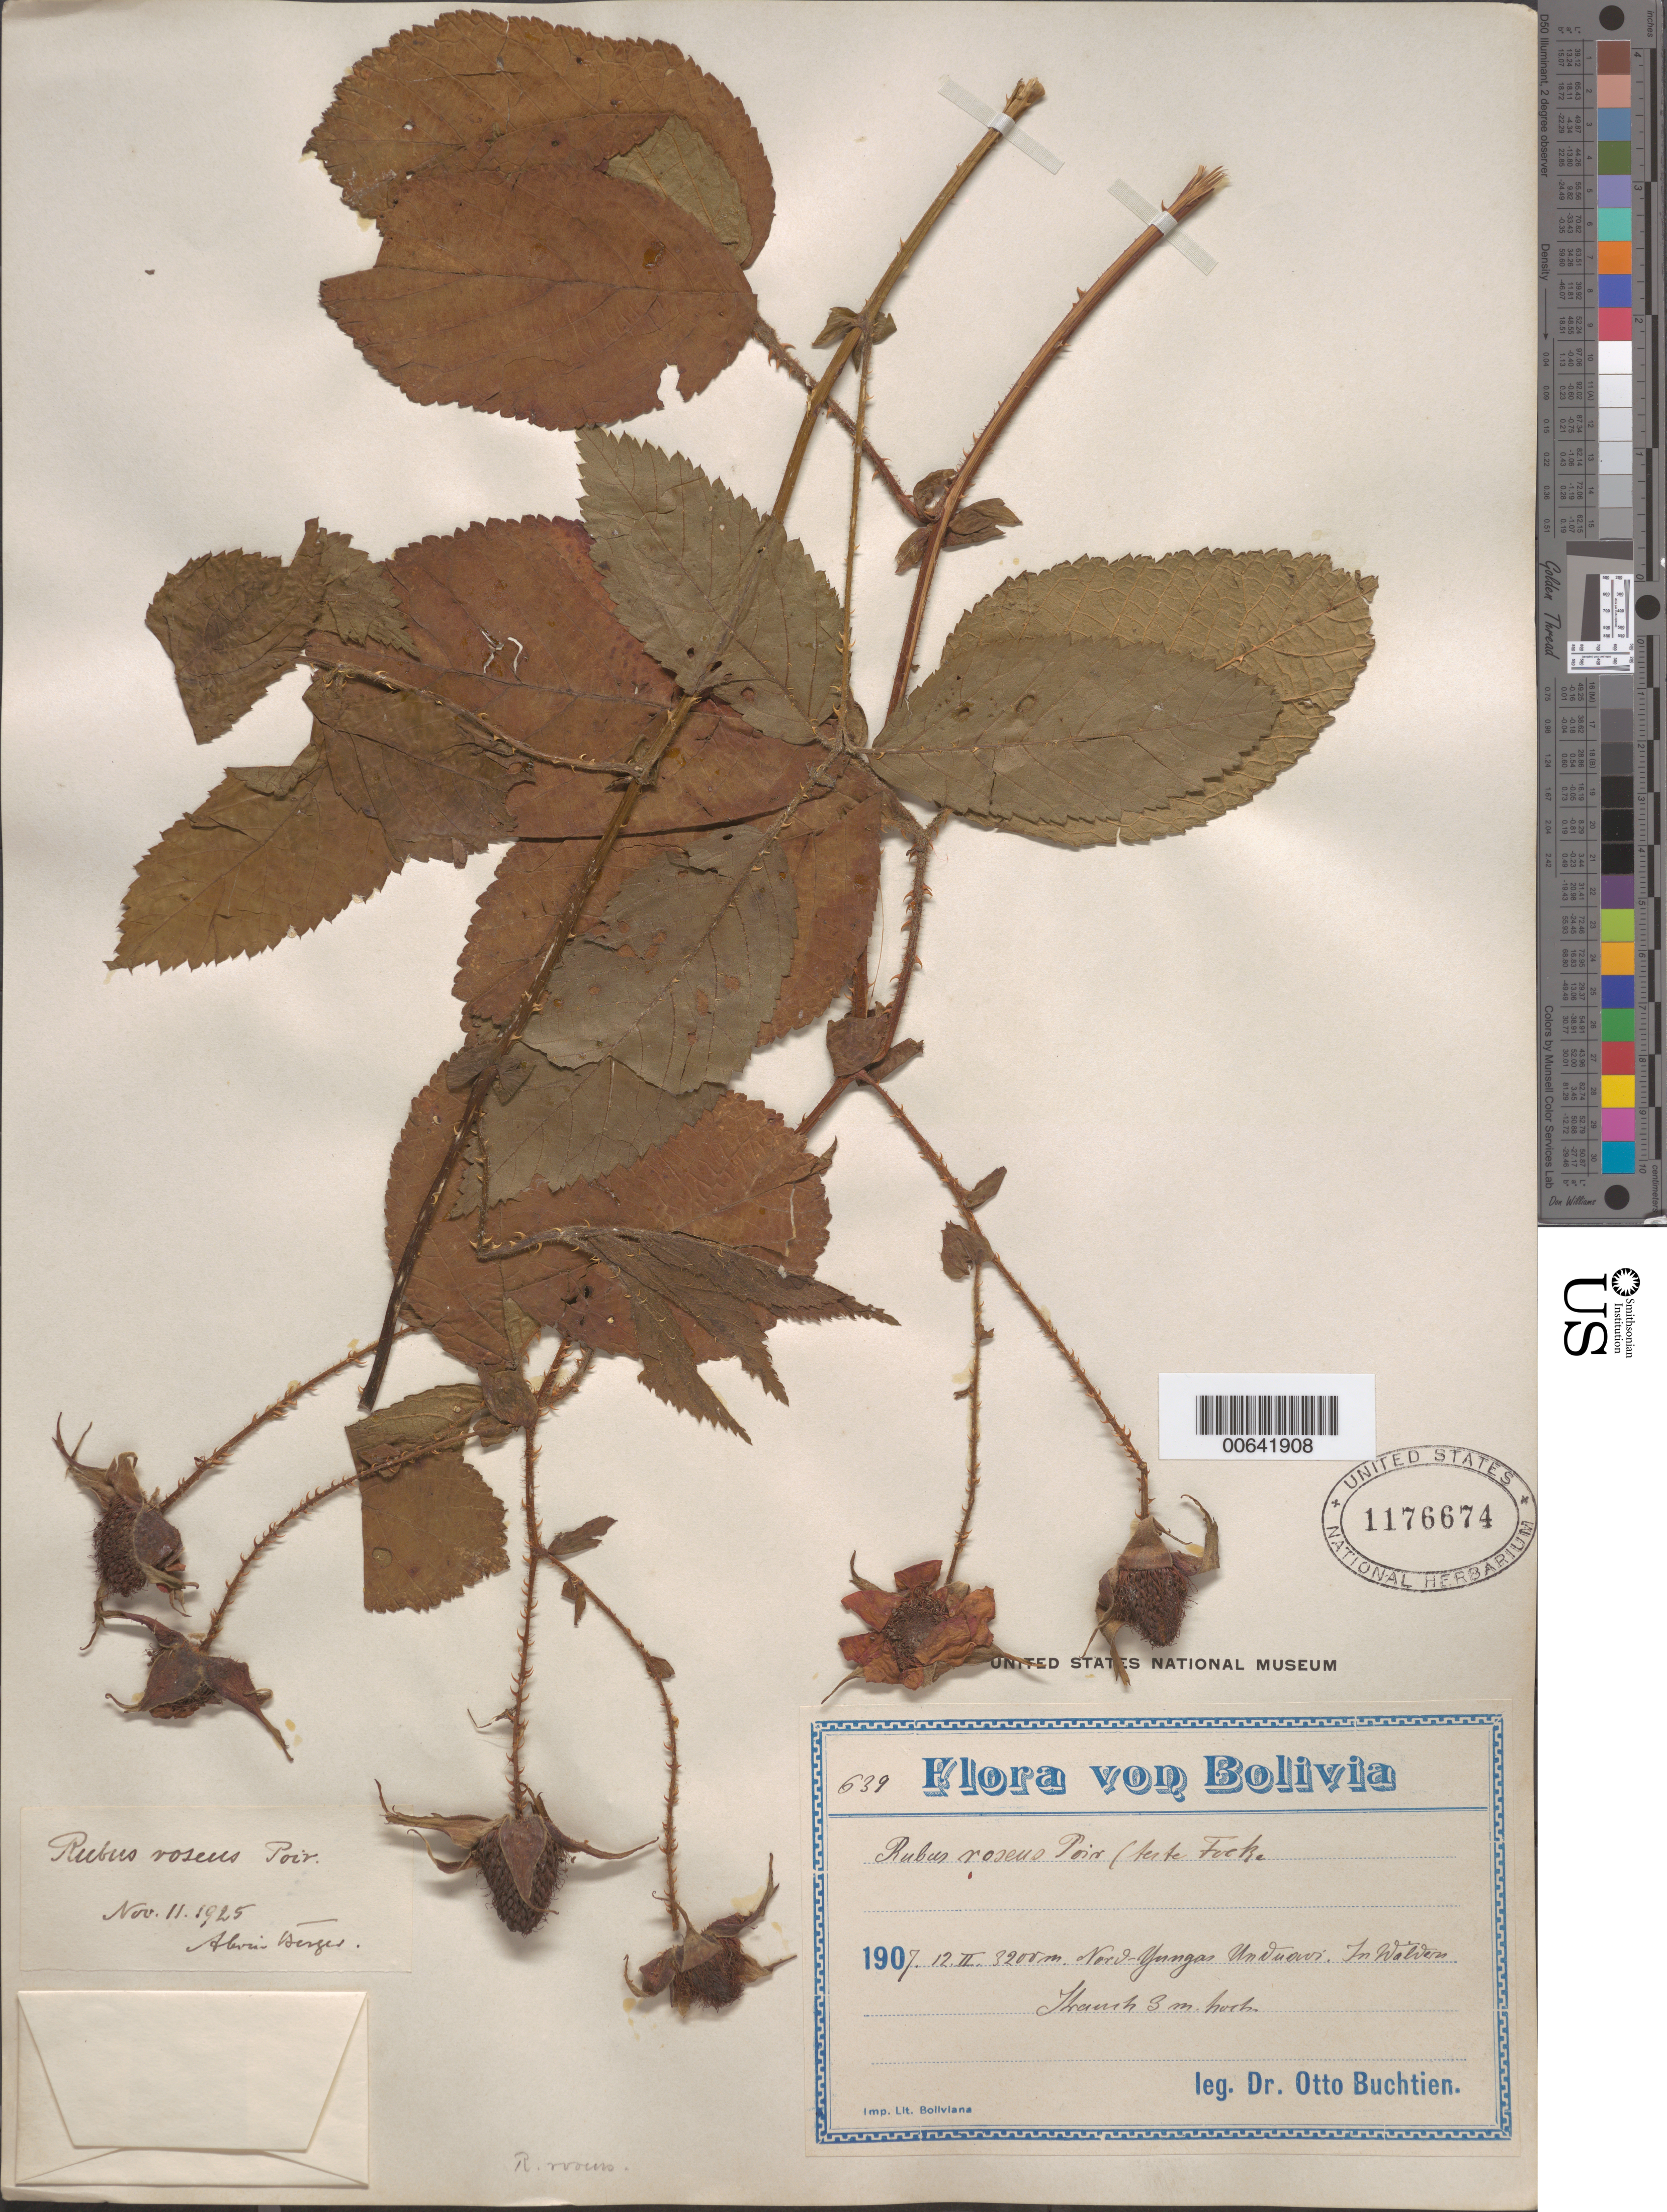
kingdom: Plantae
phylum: Tracheophyta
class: Magnoliopsida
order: Rosales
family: Rosaceae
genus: Rubus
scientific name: Rubus roseus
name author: Poir.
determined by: Singer, A.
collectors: O. Buchtien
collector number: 639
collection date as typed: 02 Dec 1907 or 12 Feb 1907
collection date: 1907-02-12 or 1907-12-02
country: Bolivia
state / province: La Paz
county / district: Nor Yungas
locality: Unduavi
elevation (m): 3200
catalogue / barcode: US 1176674